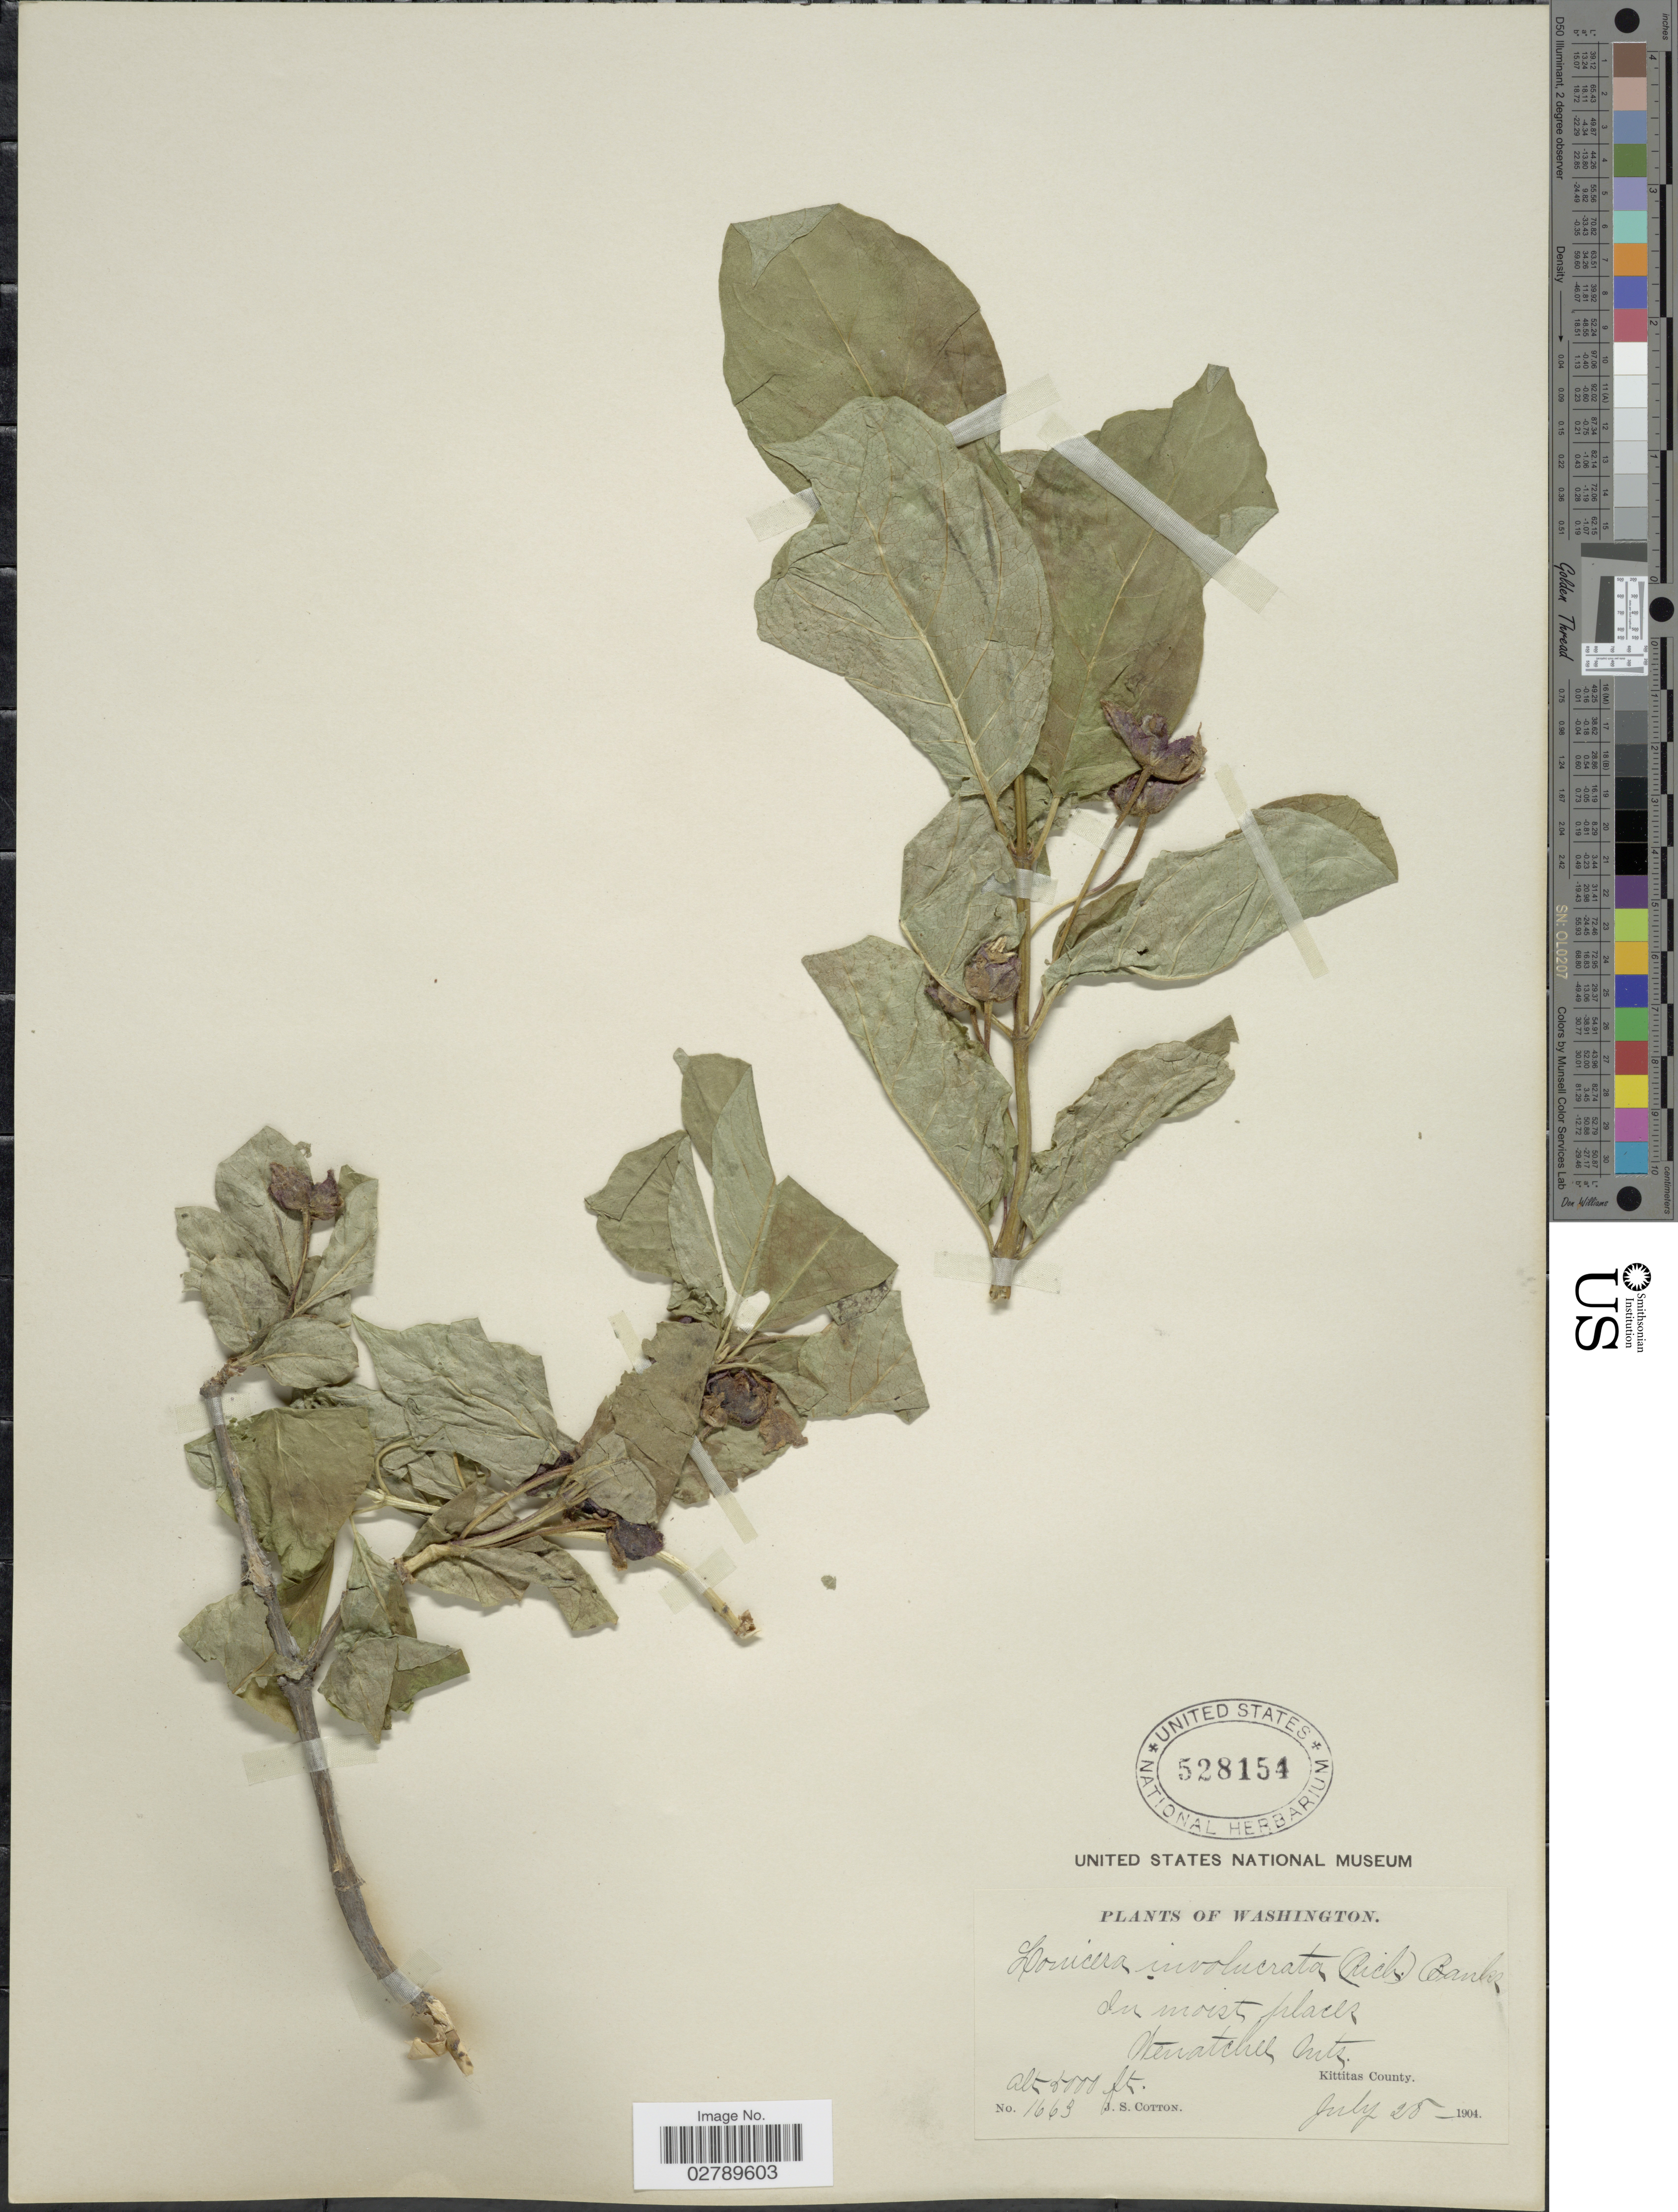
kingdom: Plantae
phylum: Tracheophyta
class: Magnoliopsida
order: Dipsacales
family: Caprifoliaceae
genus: Lonicera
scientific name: Lonicera involucrata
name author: (Richardson) Banks ex Spreng.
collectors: J. S. Cotton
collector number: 1663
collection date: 1904-07-28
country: United States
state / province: Washington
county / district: Kittitas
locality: Wenatchee Mts. Kittitas County.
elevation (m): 1524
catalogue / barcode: US 528154